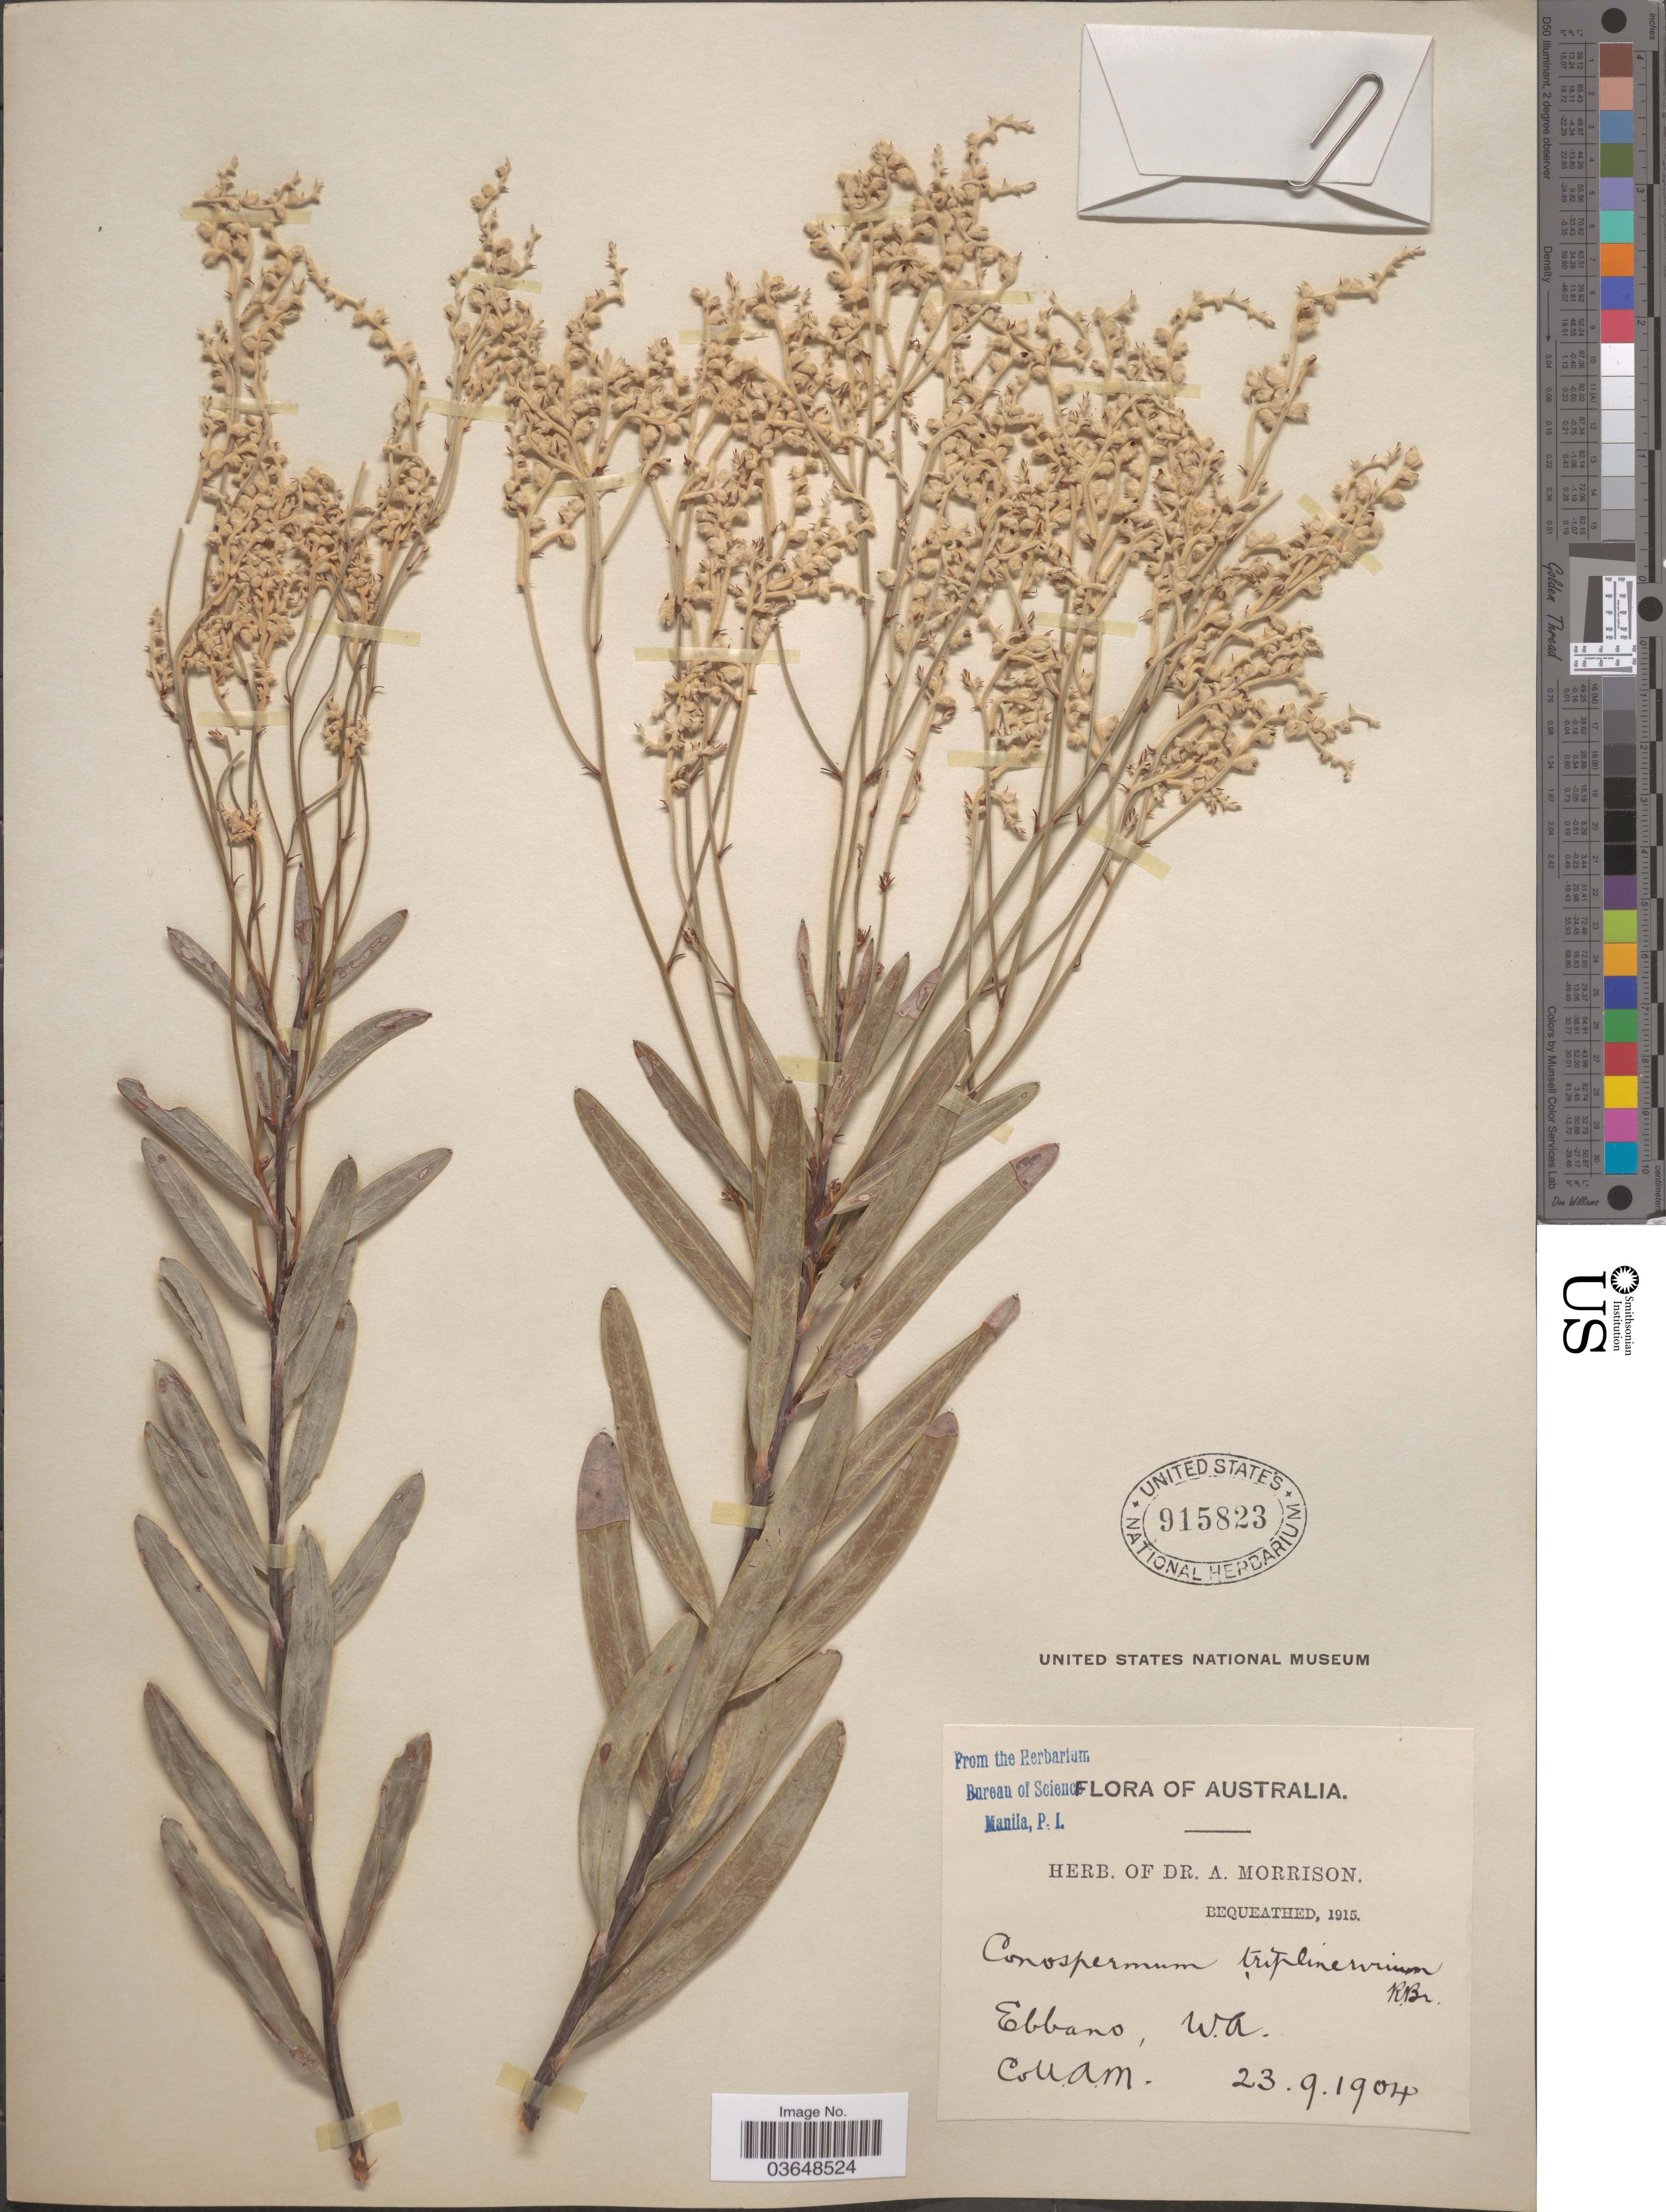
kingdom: Plantae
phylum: Tracheophyta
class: Magnoliopsida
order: Proteales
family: Proteaceae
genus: Conospermum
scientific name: Conospermum triplinervium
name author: R. Br.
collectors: A. Morrison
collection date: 1904-09-23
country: Australia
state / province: Western Australia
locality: Ebbano.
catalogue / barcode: US 915823